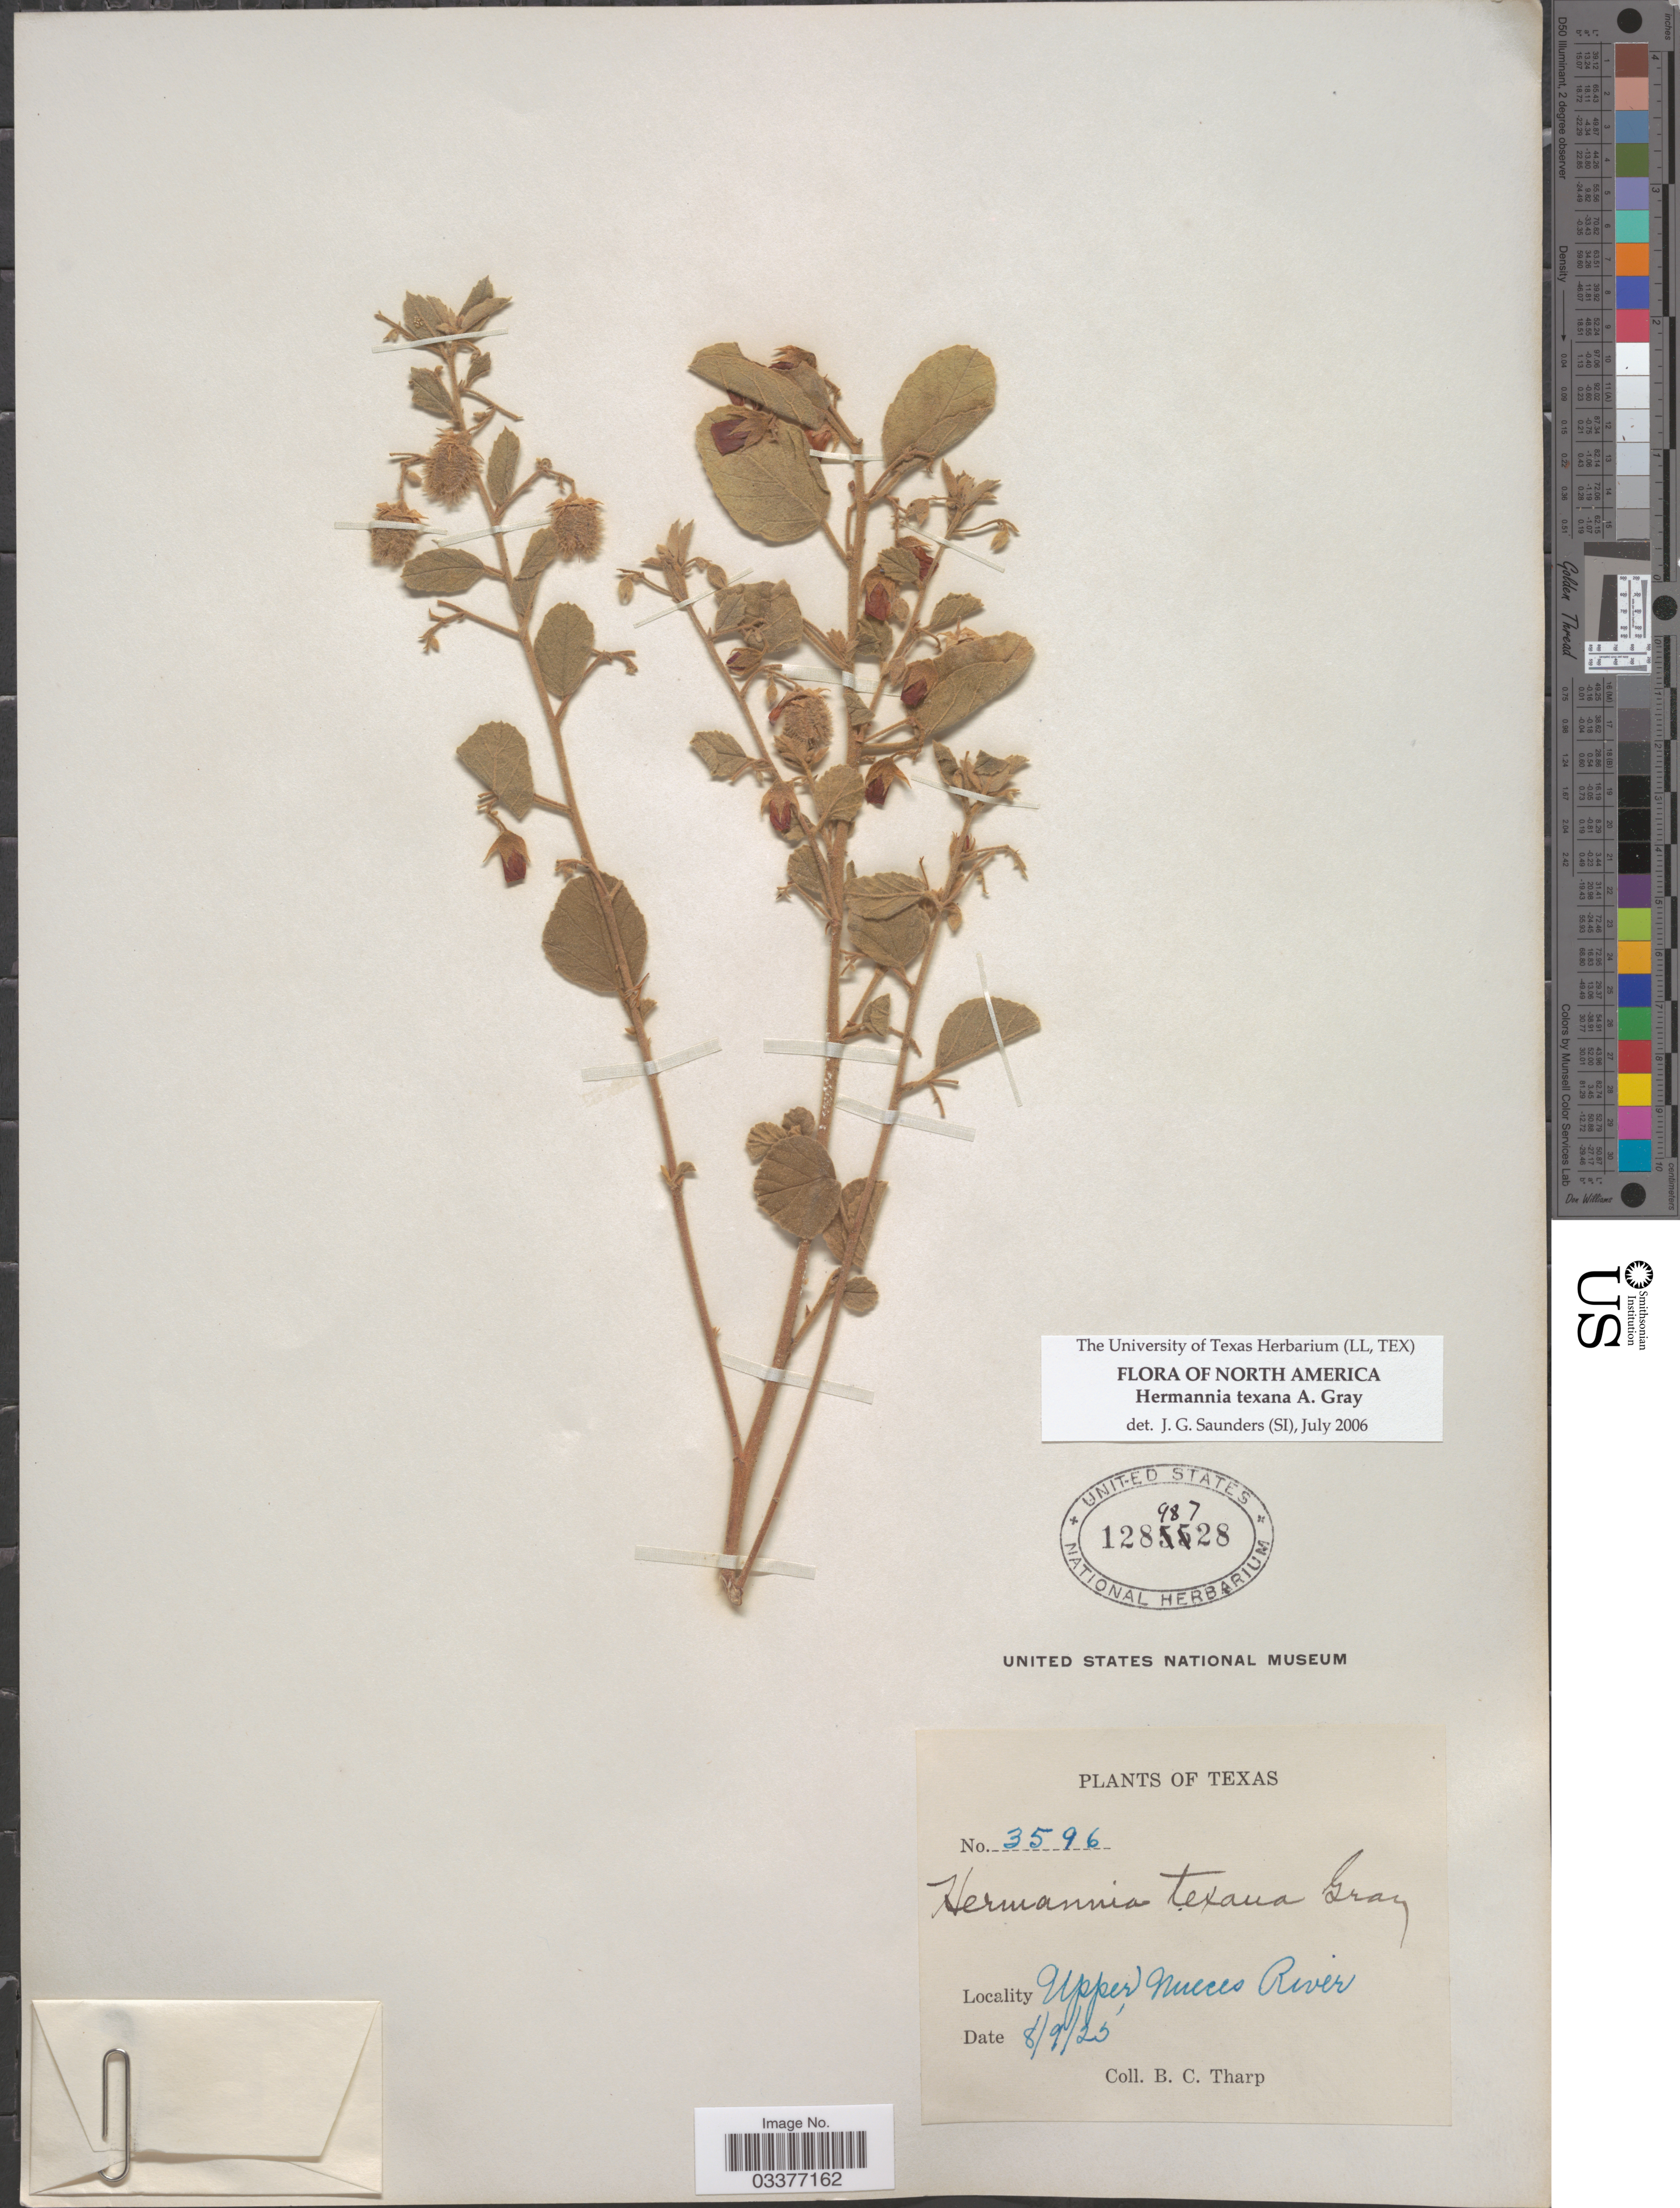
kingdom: Plantae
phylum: Tracheophyta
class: Magnoliopsida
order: Malvales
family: Malvaceae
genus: Hermannia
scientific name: Hermannia texana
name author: A. Gray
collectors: B. C. Tharp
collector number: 3596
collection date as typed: Transcribed d/m/y: 9/8/25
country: United States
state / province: Texas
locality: Uppwe Nueces River.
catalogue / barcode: US 12898728